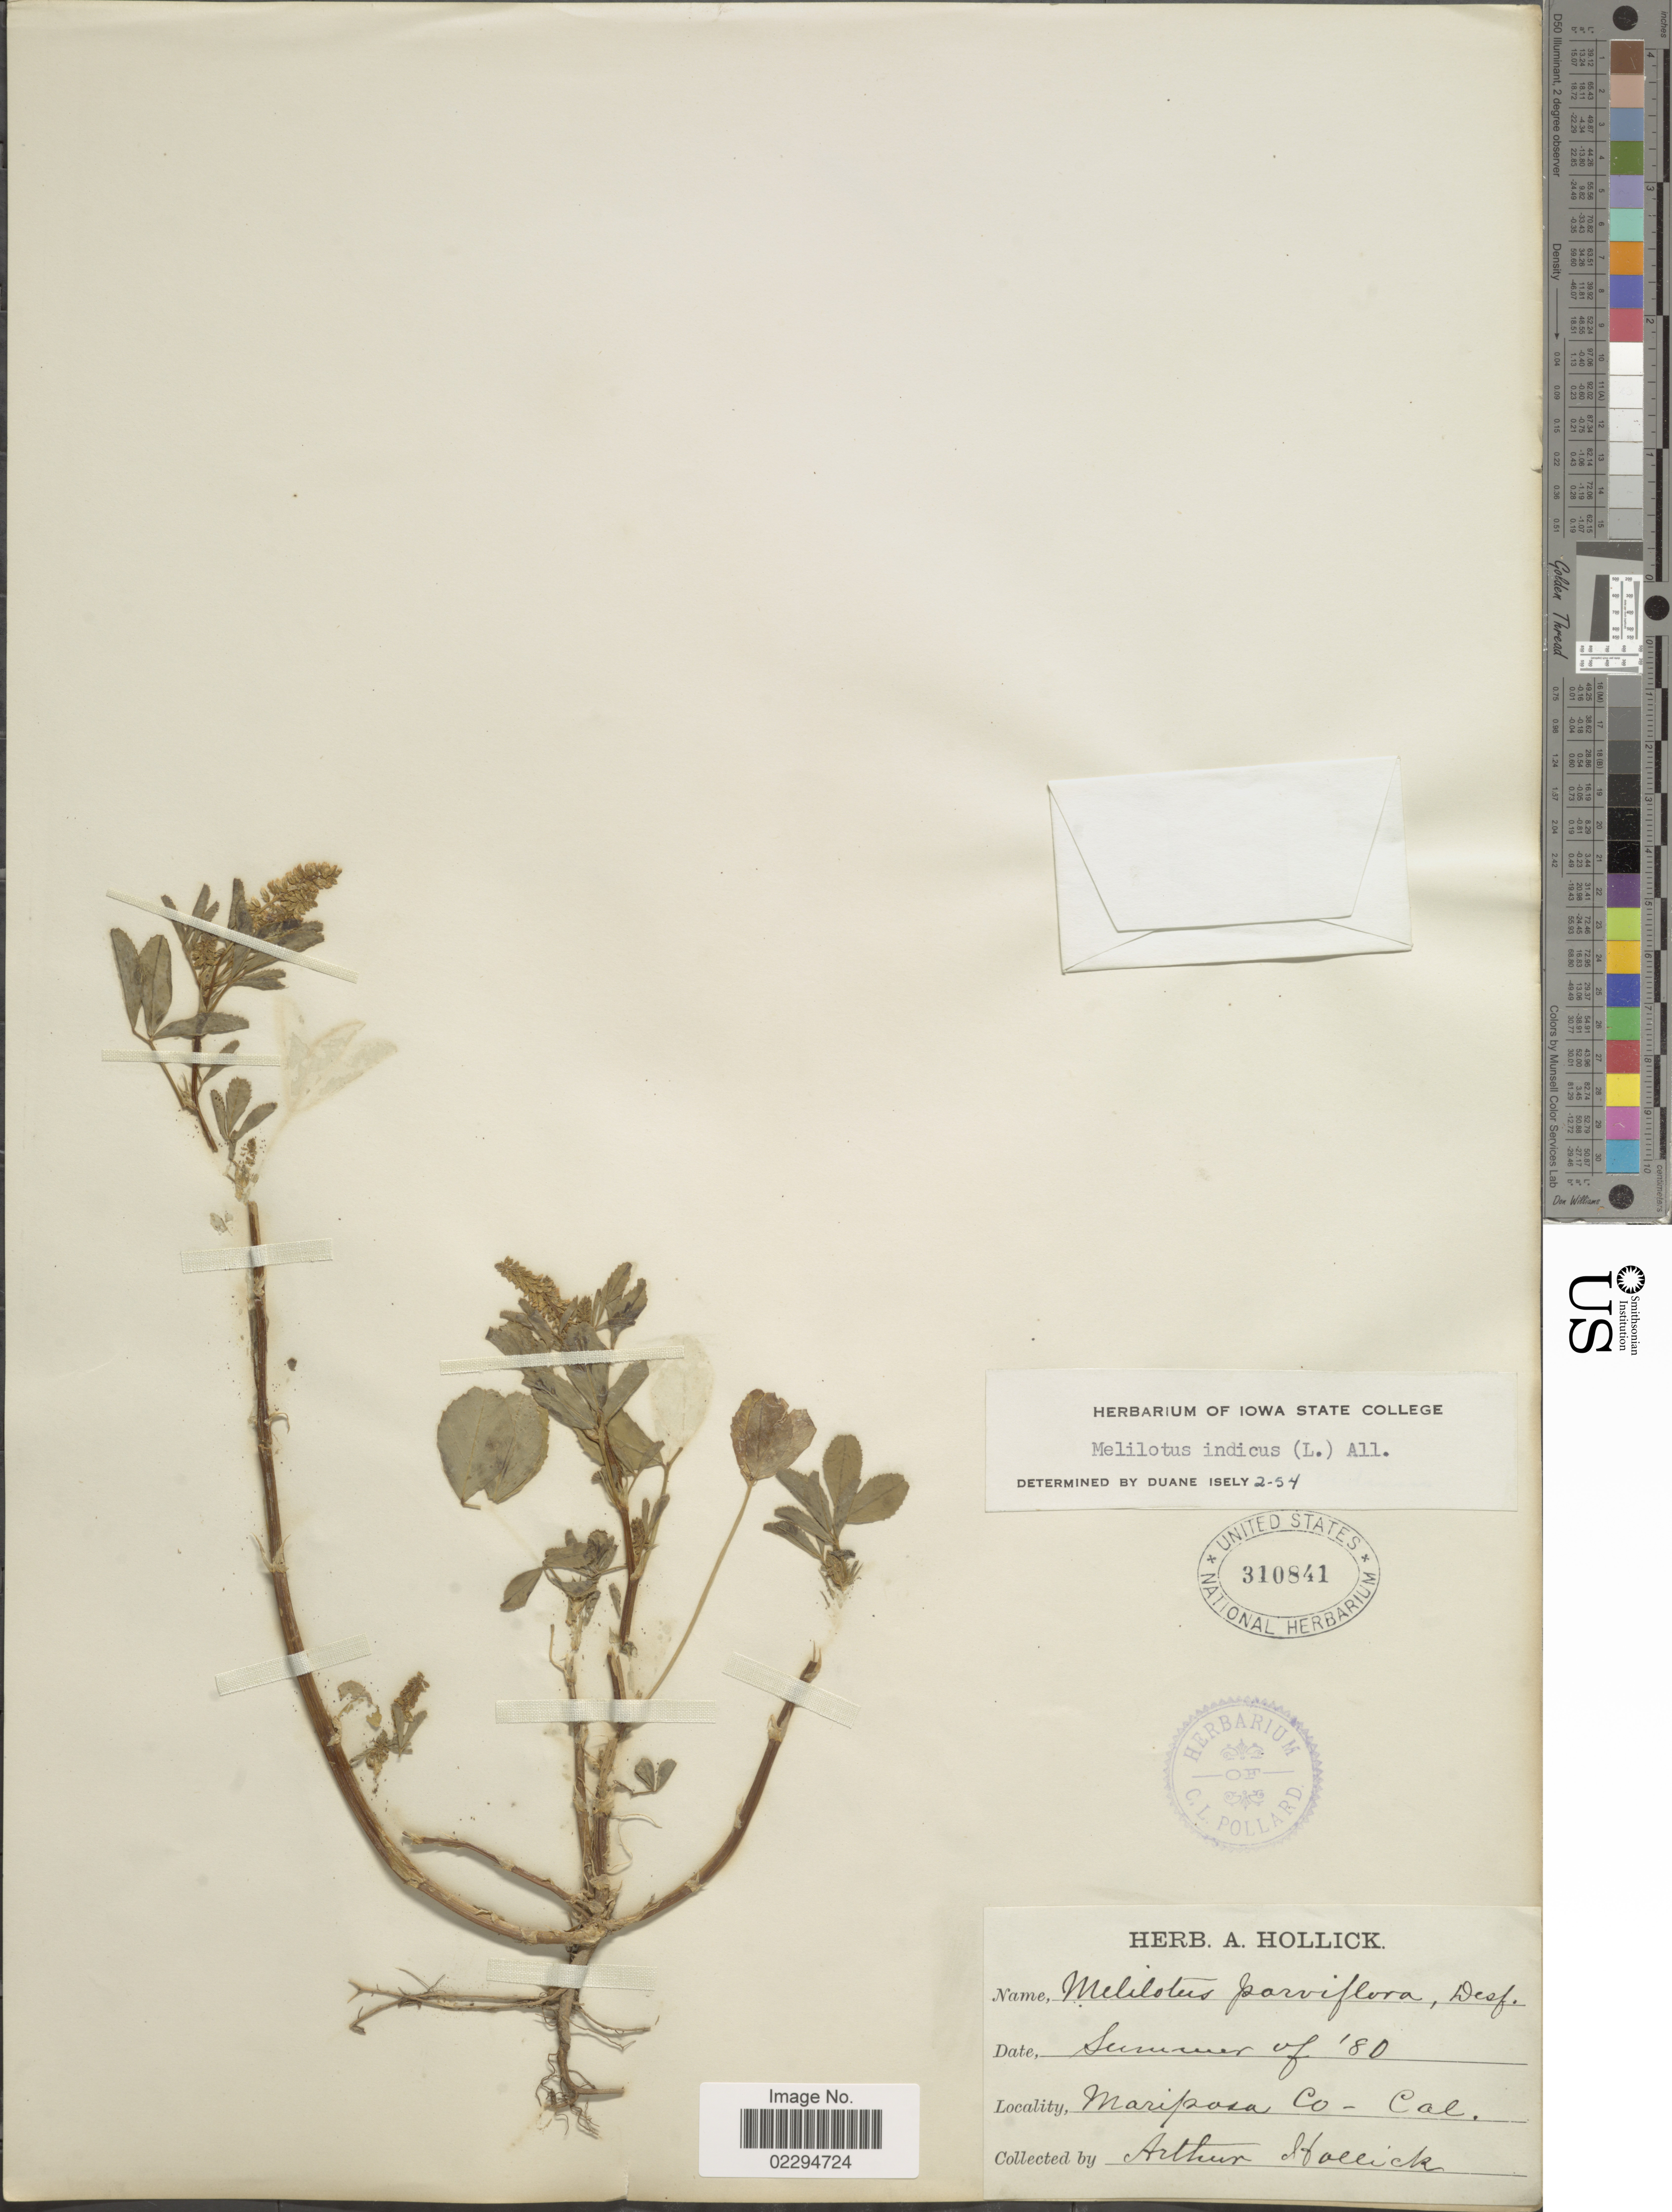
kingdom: Plantae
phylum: Tracheophyta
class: Magnoliopsida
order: Fabales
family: Fabaceae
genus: Melilotus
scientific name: Melilotus indicus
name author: (L.) All.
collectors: A. Hollick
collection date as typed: Summer of '80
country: United States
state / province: California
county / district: Mariposa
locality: Mariposa Co.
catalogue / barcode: US 310841